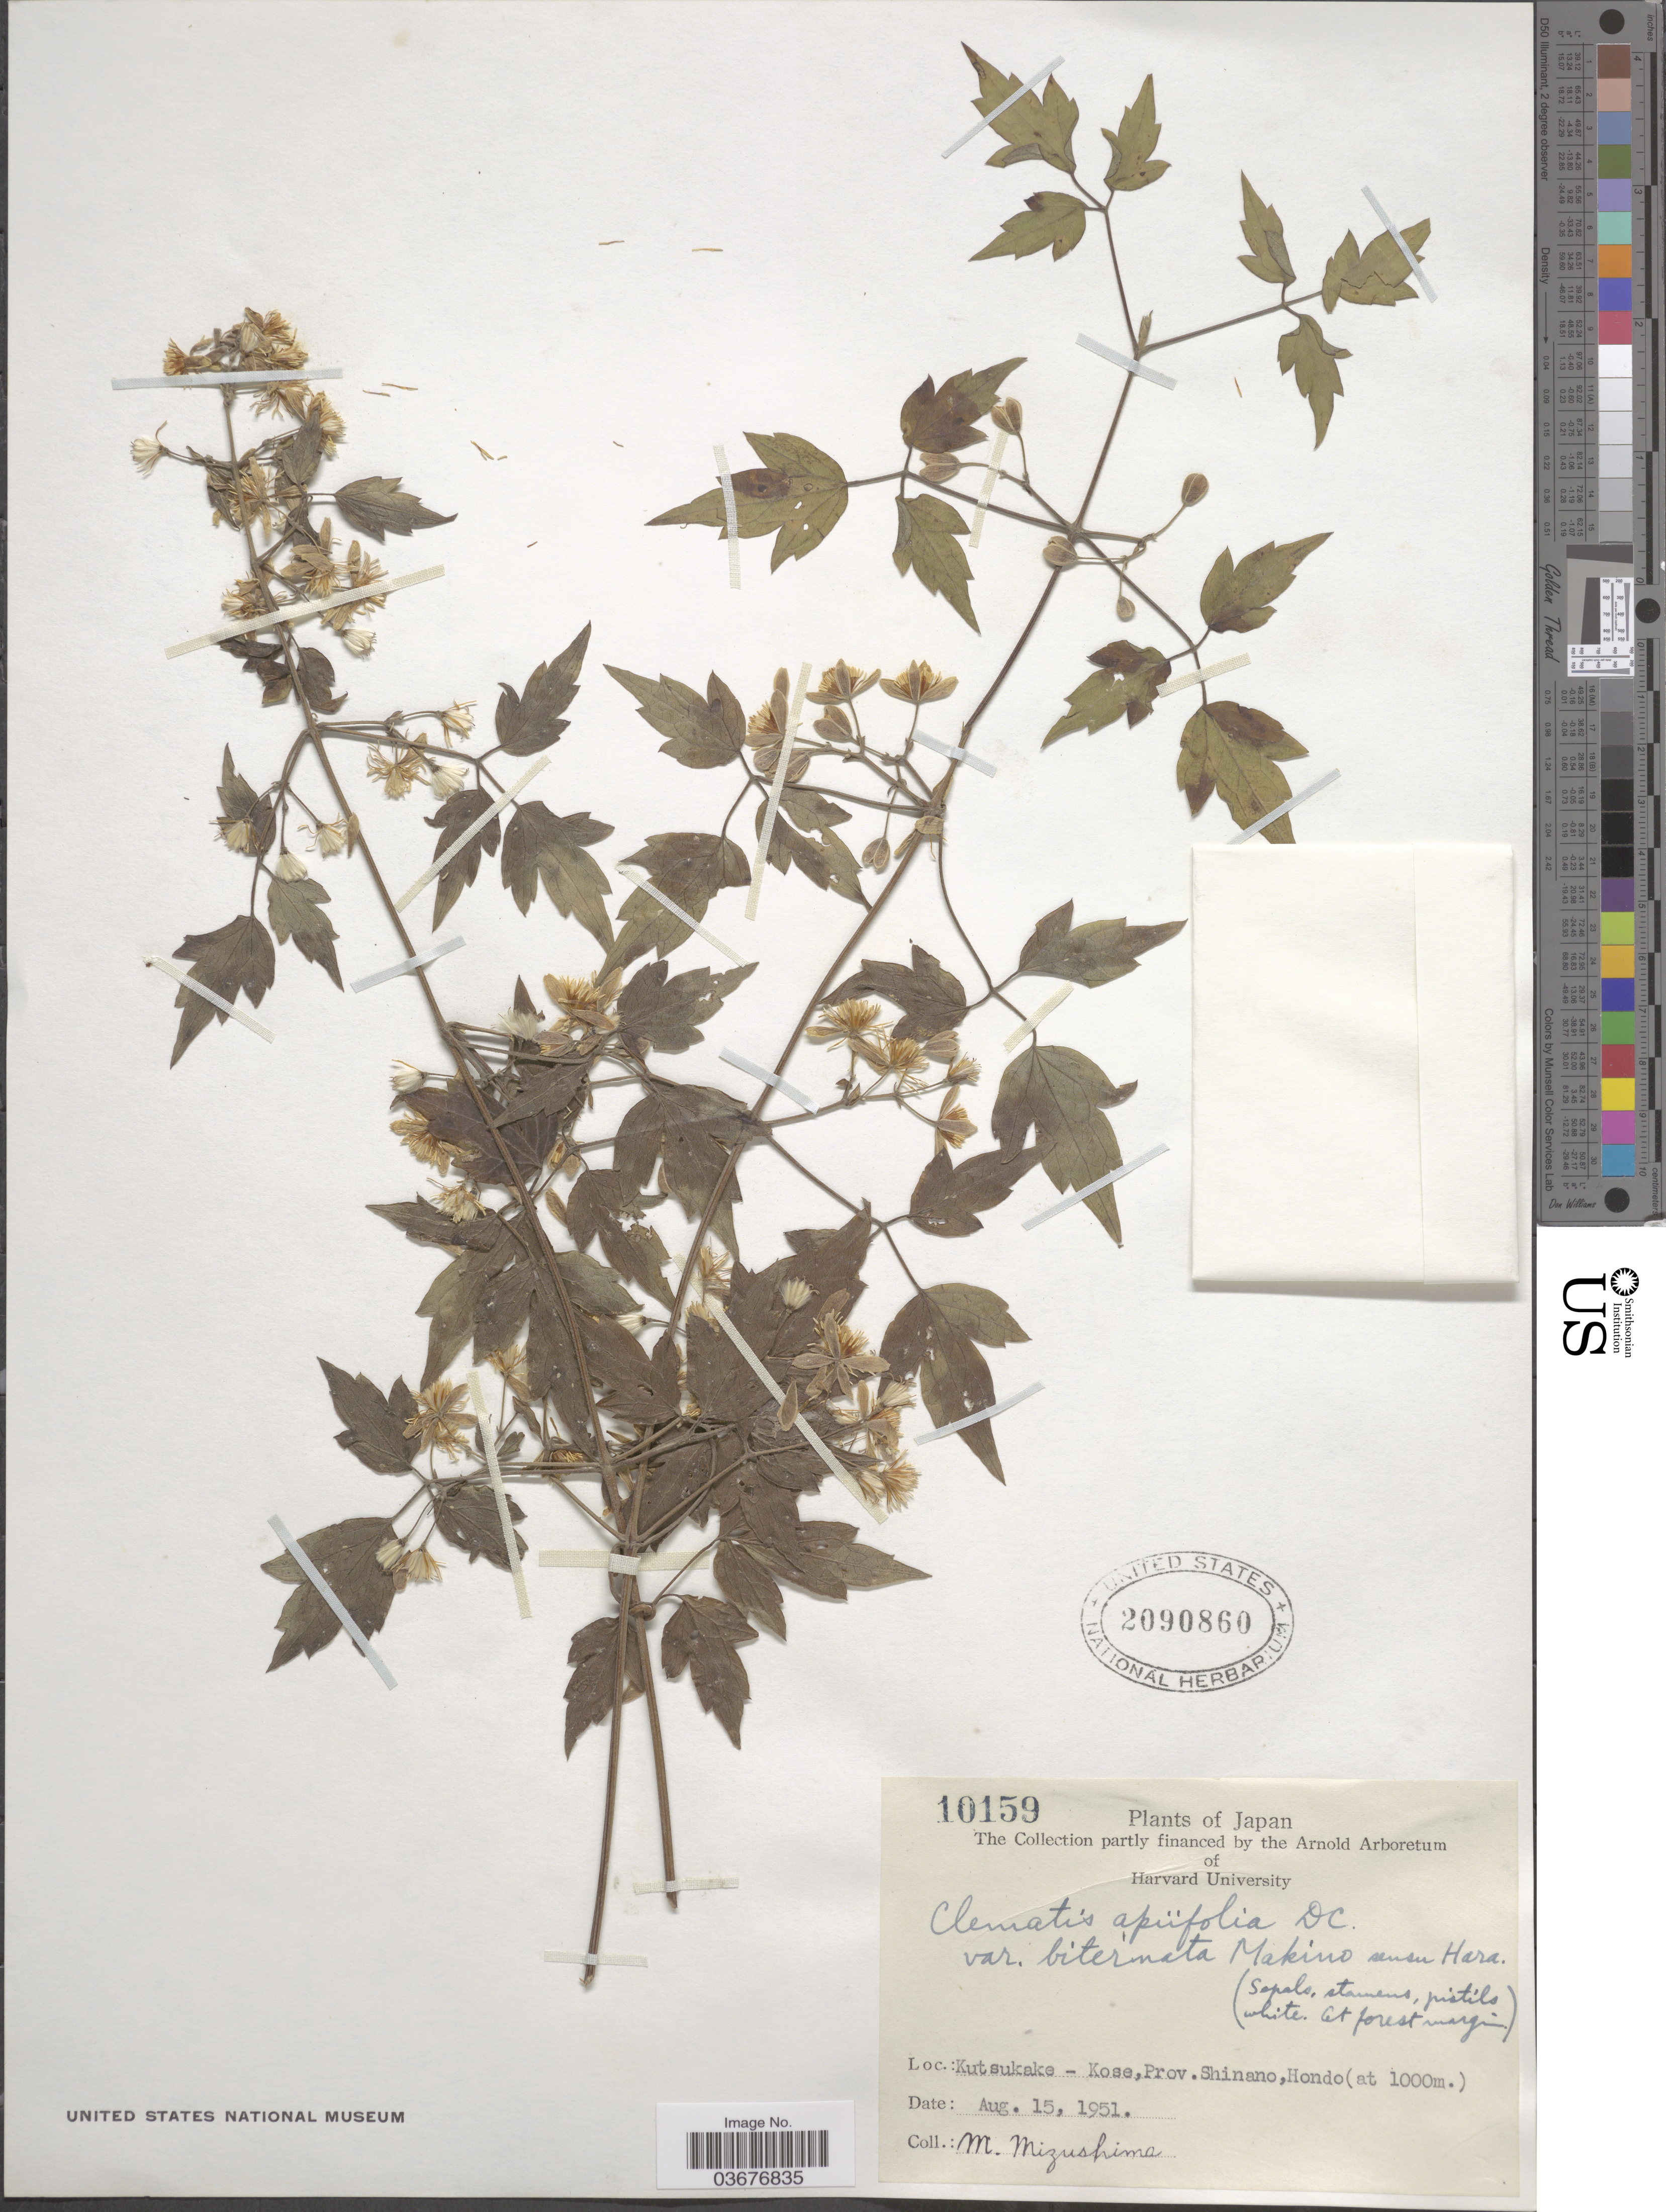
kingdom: Plantae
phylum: Tracheophyta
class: Magnoliopsida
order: Ranunculales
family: Ranunculaceae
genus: Clematis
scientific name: Clematis apiifolia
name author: DC.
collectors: M. Mizushima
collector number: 10159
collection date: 1951-08-15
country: Japan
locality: Kutsukake - Kose, Prov. Shinano, Hondo.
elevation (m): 1000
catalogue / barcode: US 2090860